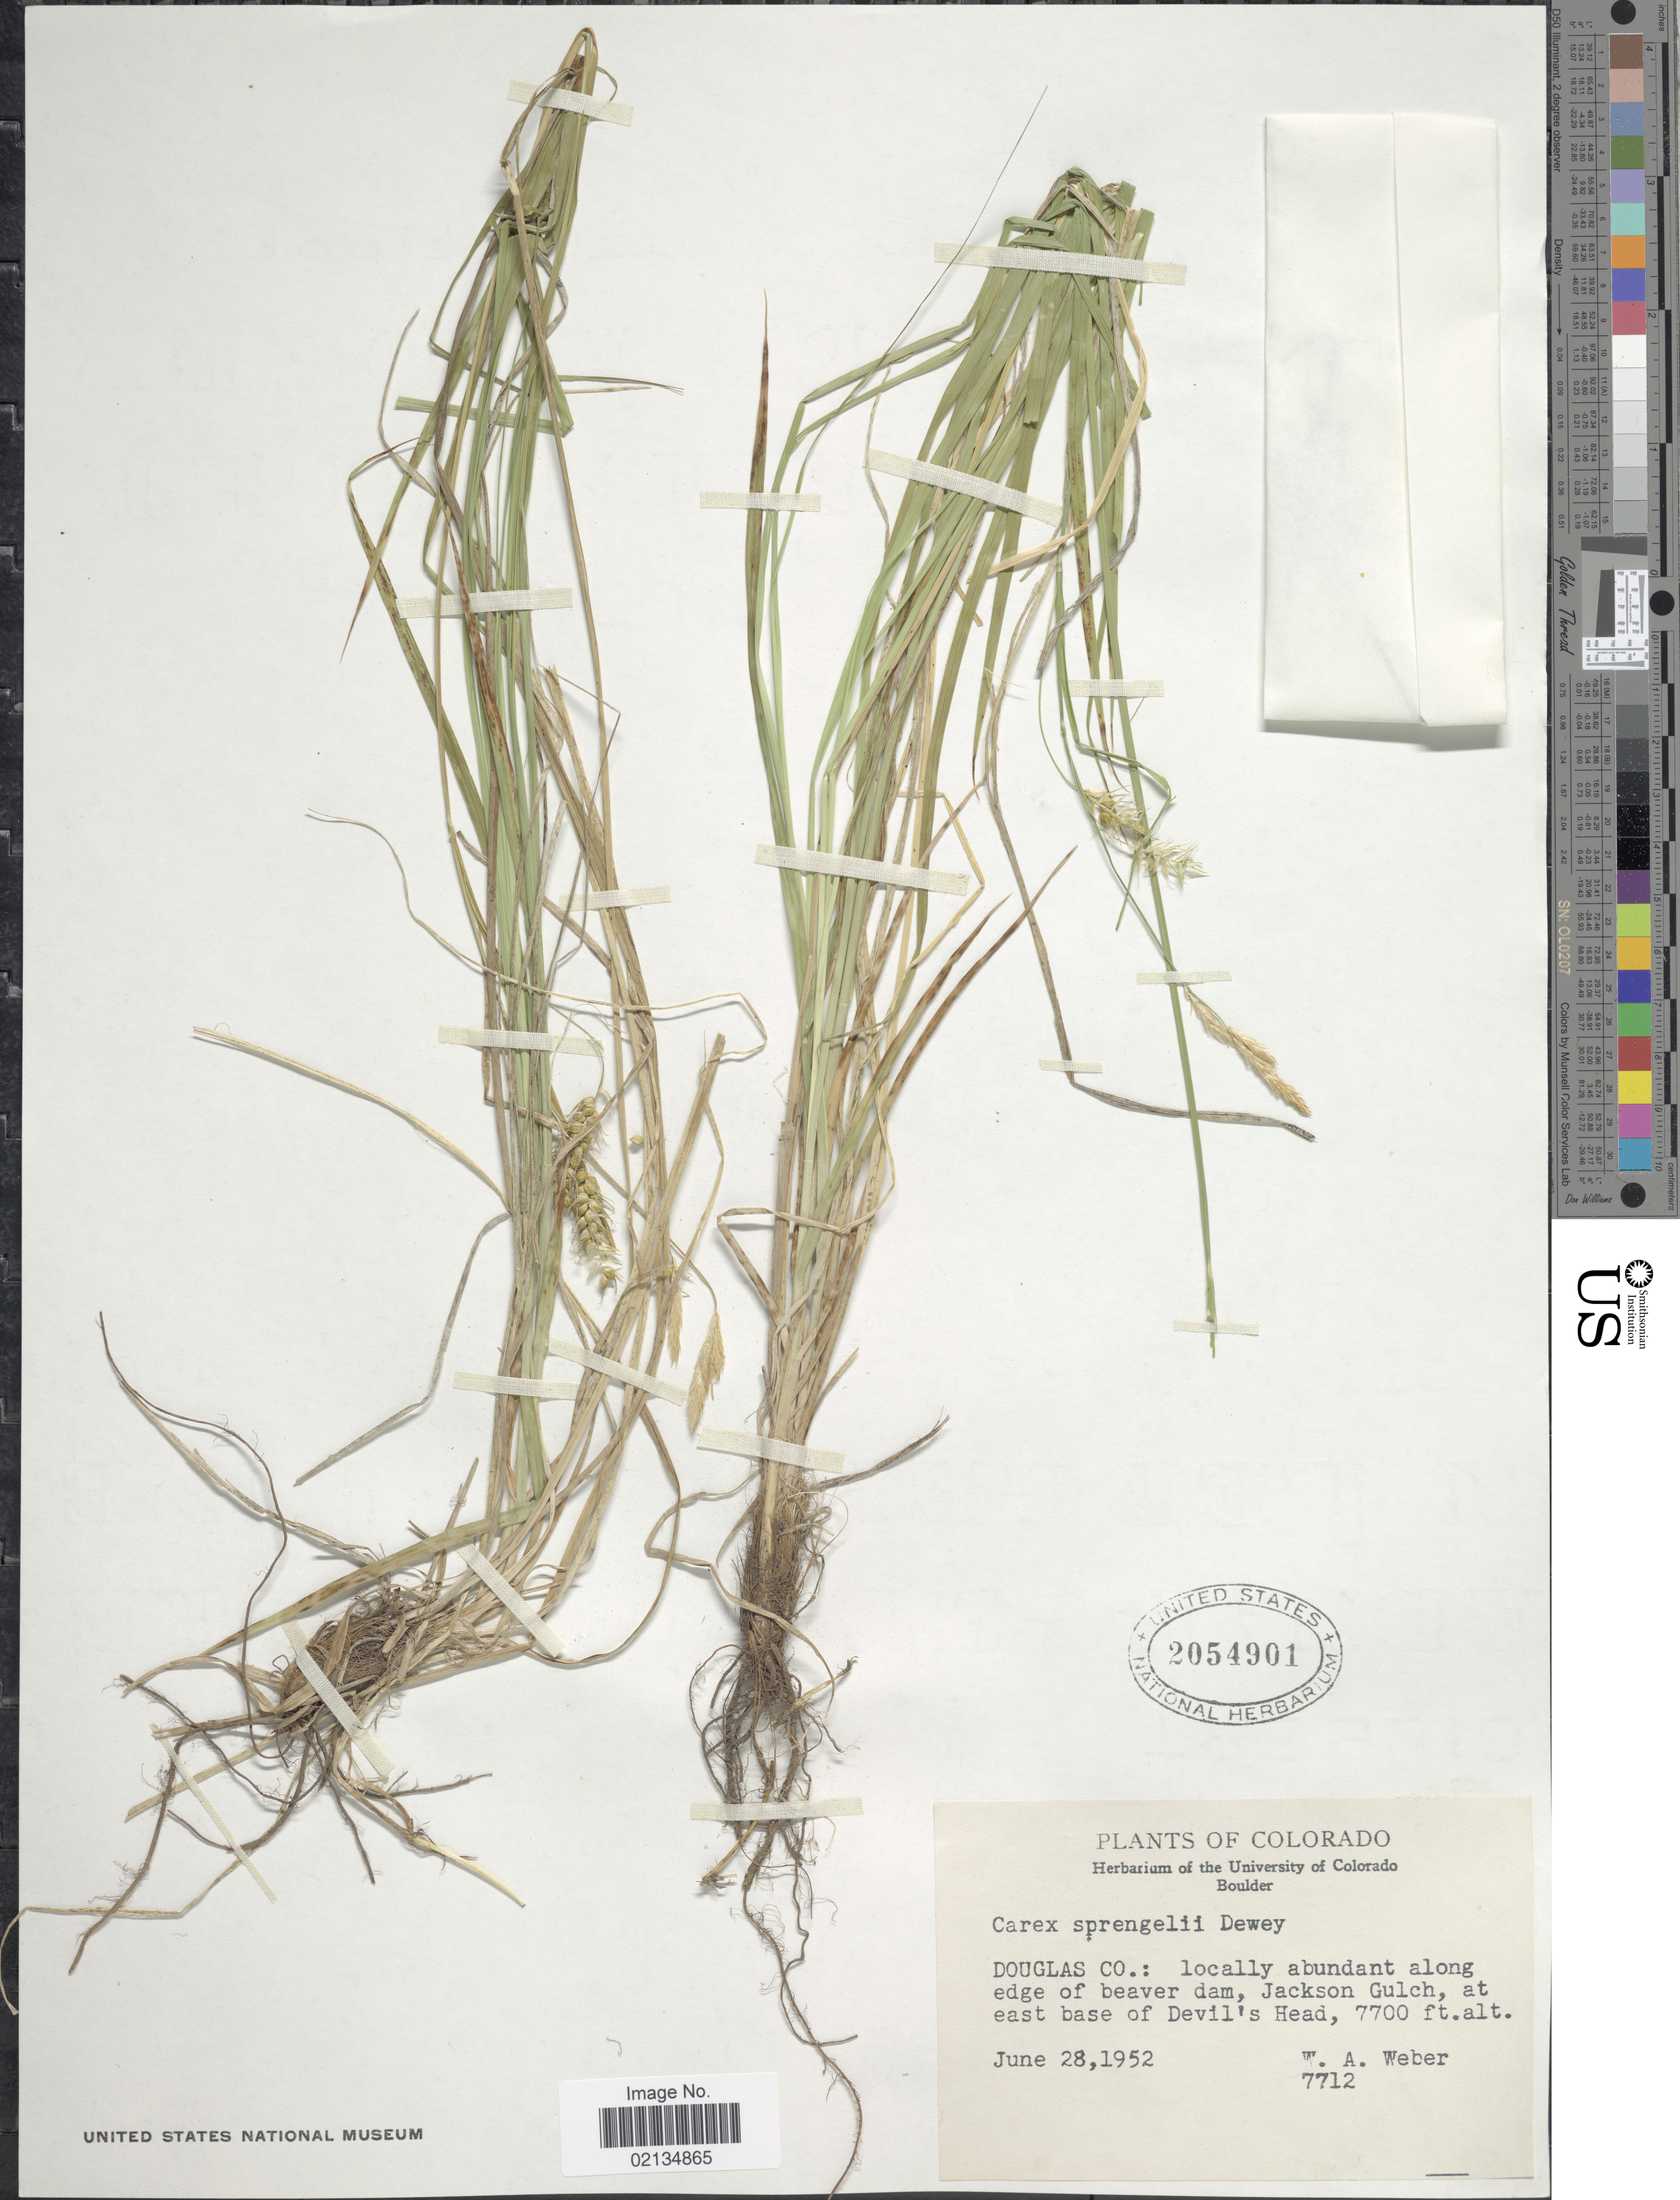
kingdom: Plantae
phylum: Tracheophyta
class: Liliopsida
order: Poales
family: Cyperaceae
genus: Carex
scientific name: Carex sprengelii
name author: Dewey ex Spreng.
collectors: W. A. Weber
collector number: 7712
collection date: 1952-06-28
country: United States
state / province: Colorado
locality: Douglas Co.: locally abundant along edge of beaver dam, Jackson Gulch, at east base of Devil's Head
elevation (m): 2347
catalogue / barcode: US 2054901